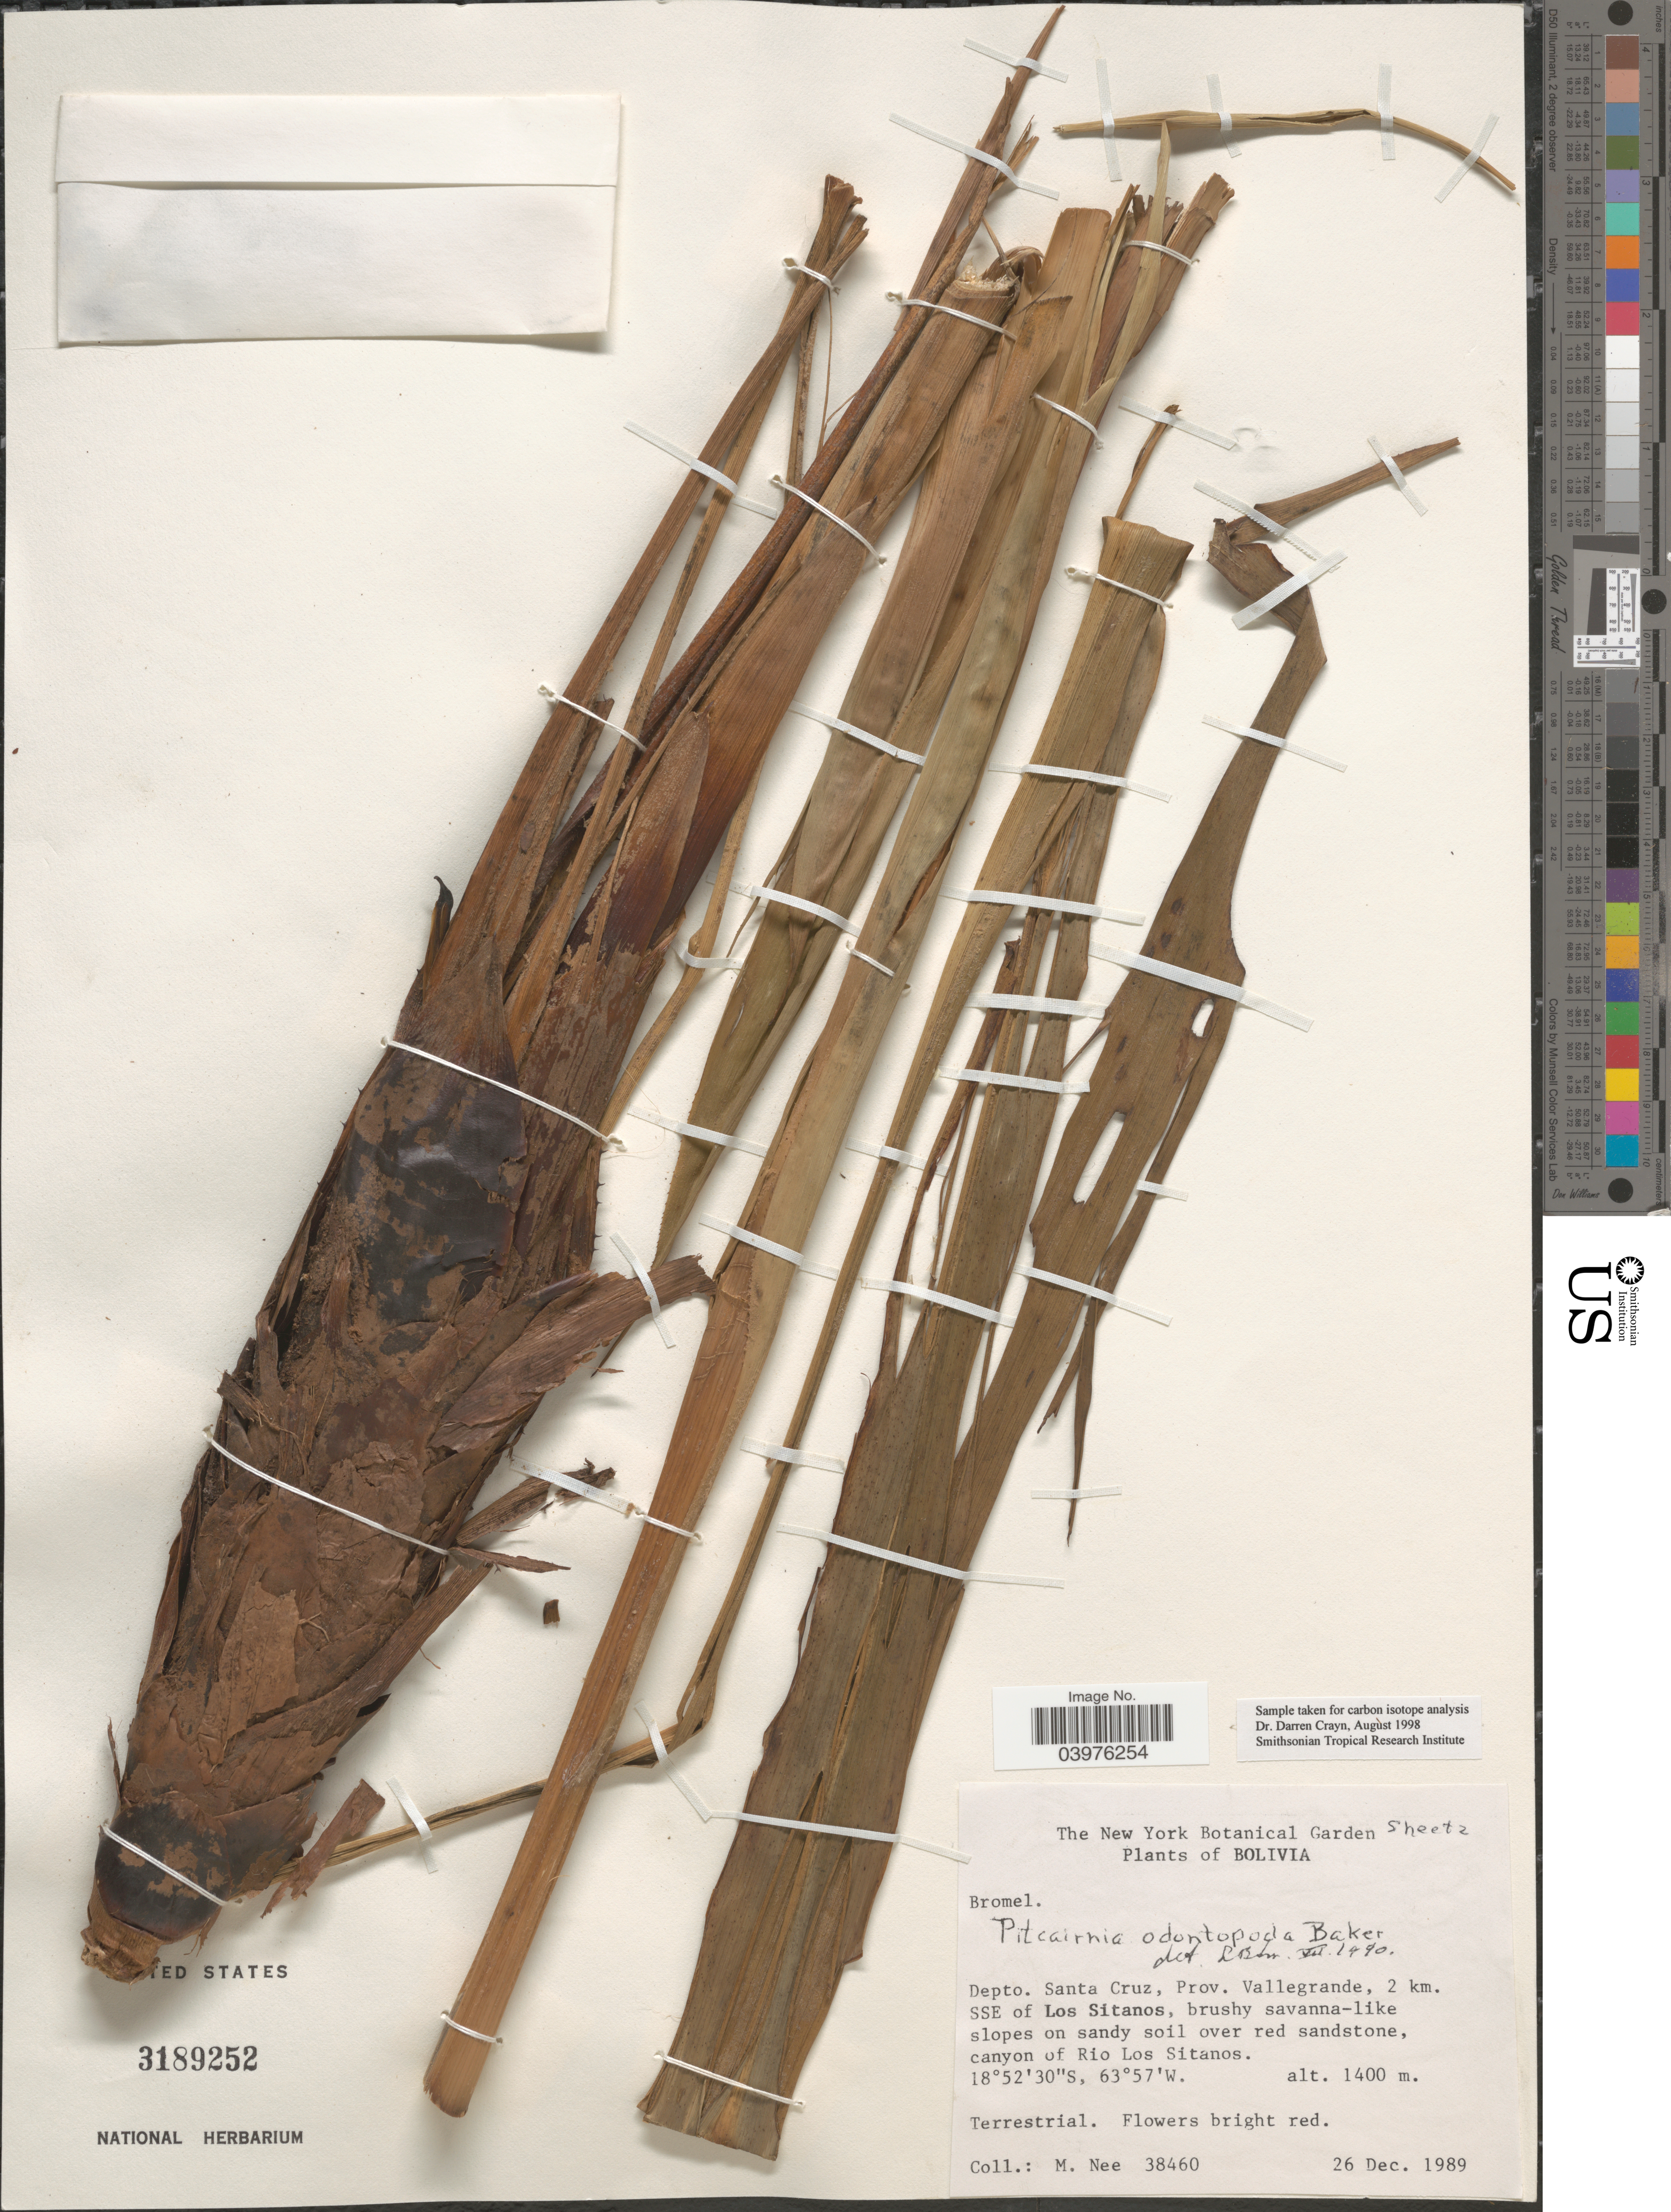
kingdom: Plantae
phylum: Tracheophyta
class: Liliopsida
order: Poales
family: Bromeliaceae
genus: Pitcairnia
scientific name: Pitcairnia odontopoda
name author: Baker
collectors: M. Nee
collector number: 38460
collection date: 1989-12-26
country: Bolivia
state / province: Santa Cruz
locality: Depto. Santa Cruz, Prov. Vallegrande, 2 km. SSE of Los Sitanos, canyon of Rio Los Sitanos.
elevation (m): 1400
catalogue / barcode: US 3189252